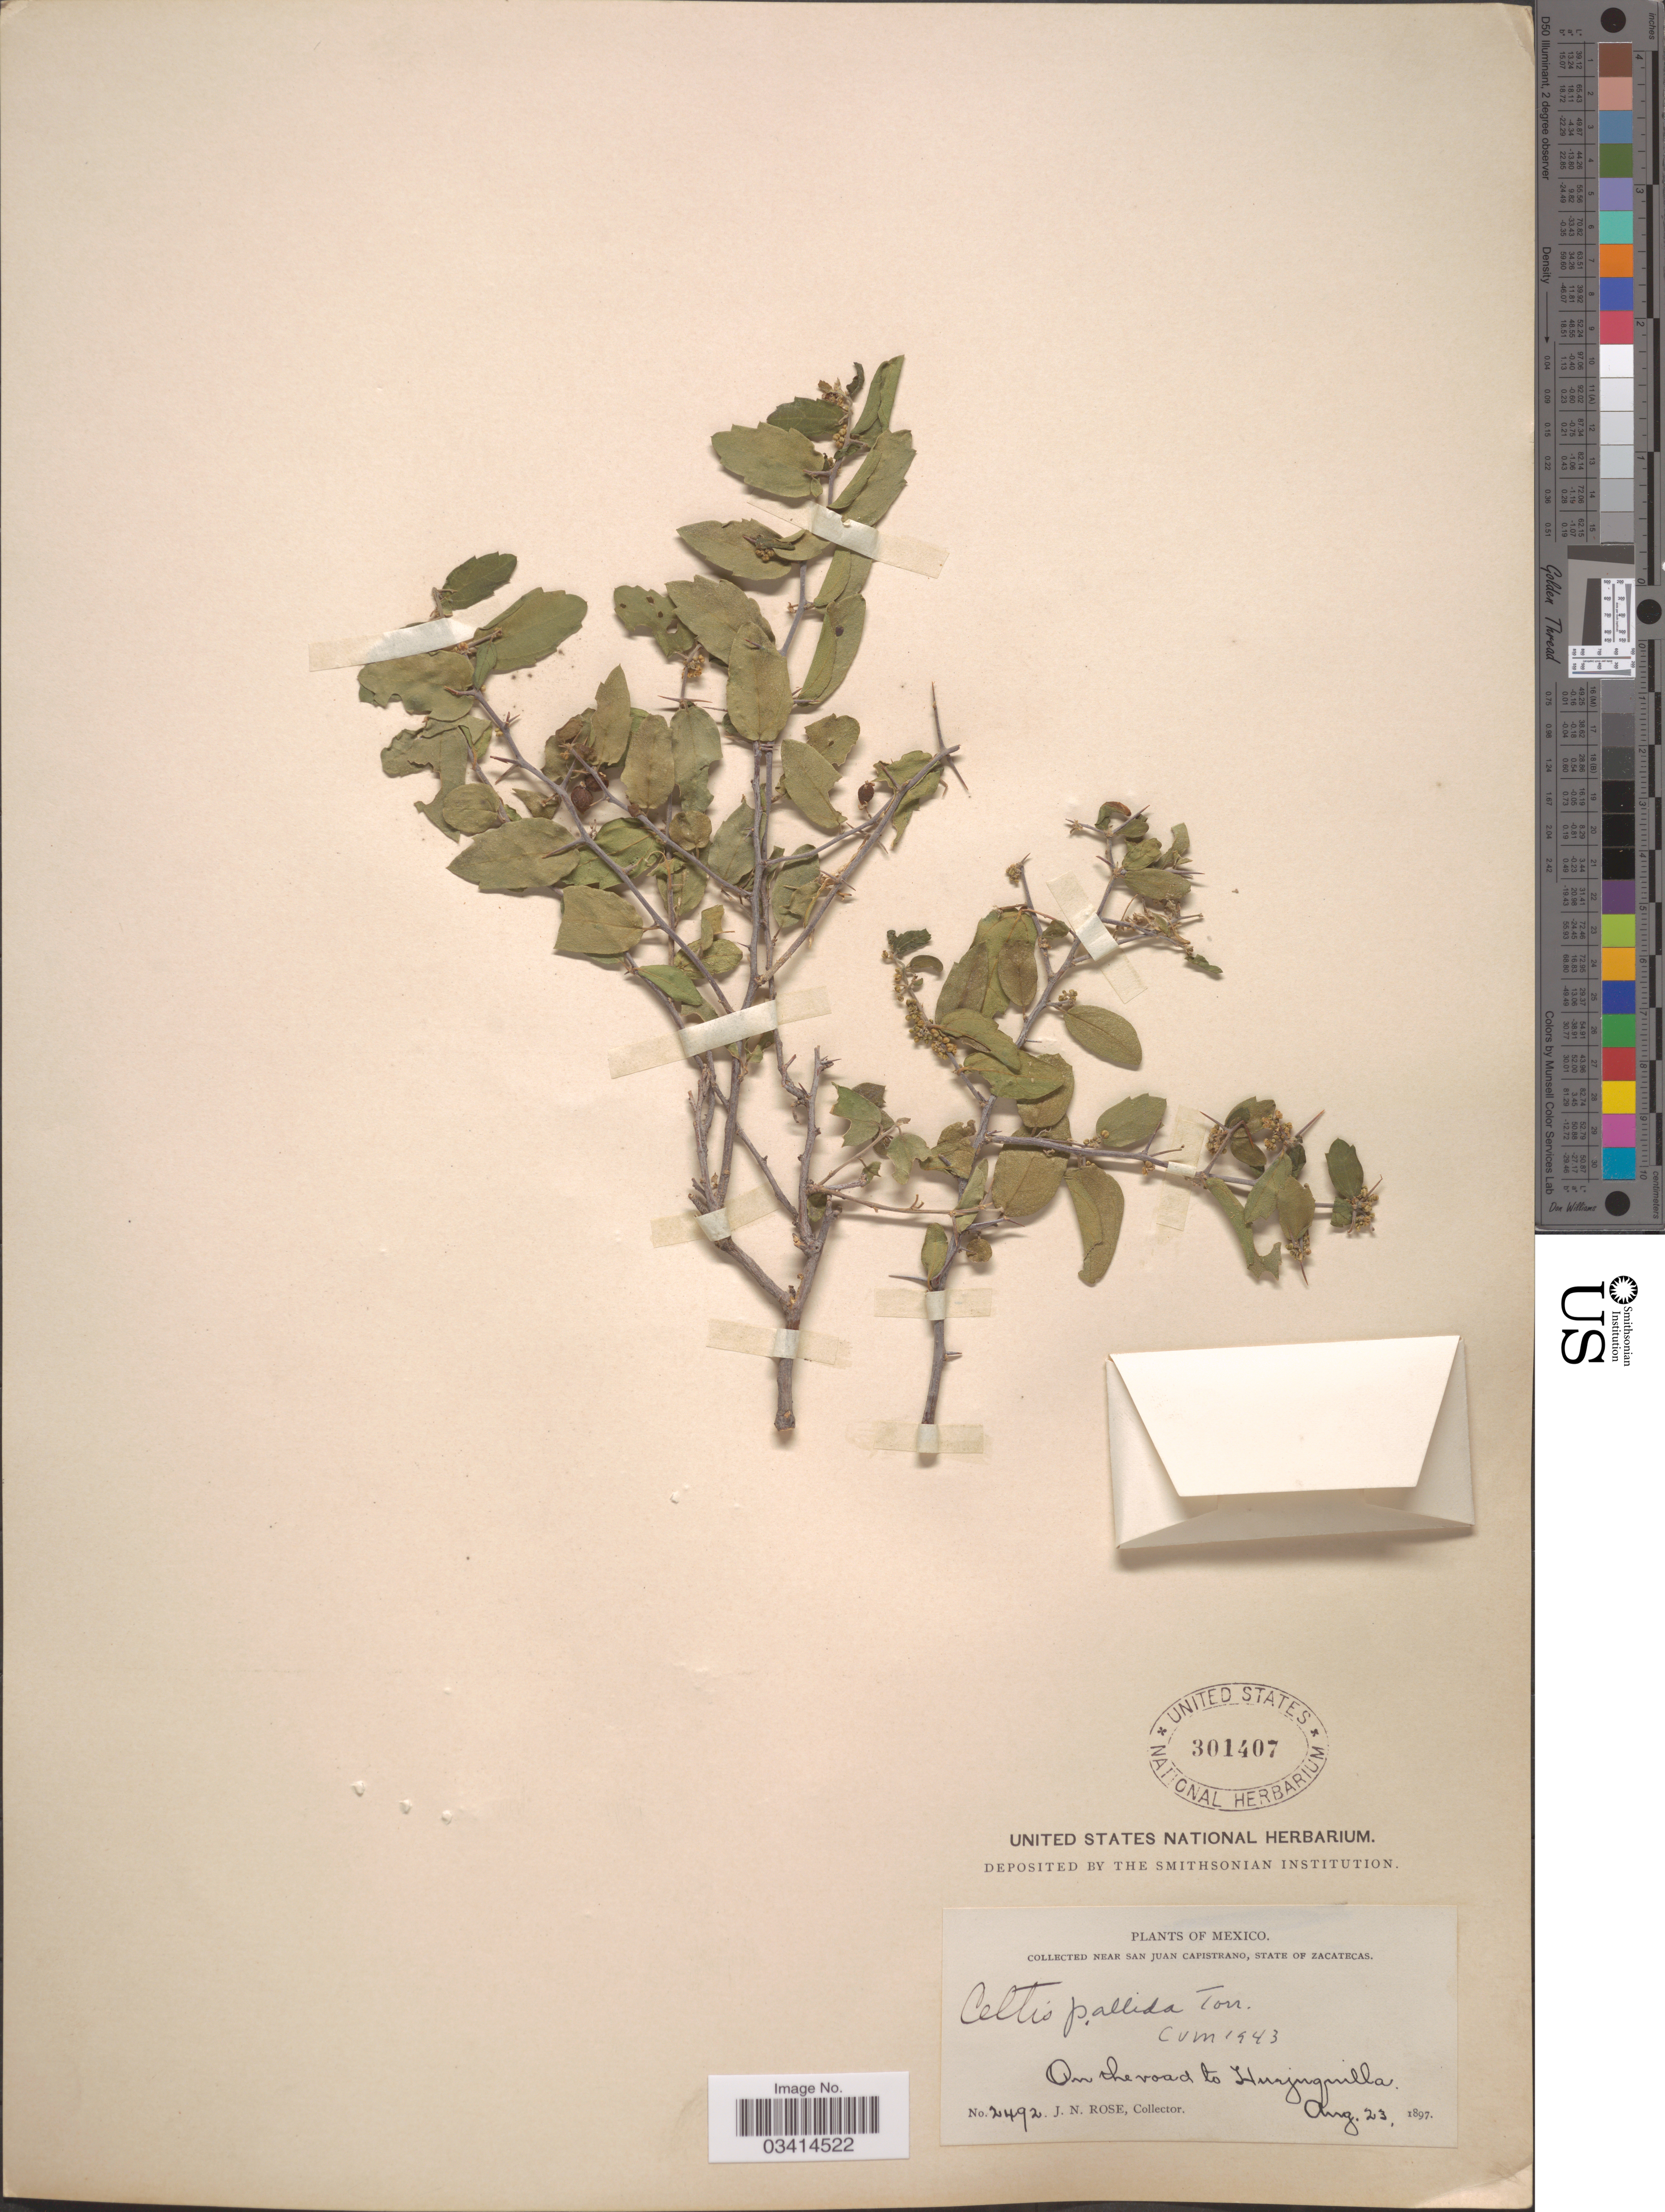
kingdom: Plantae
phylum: Tracheophyta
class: Magnoliopsida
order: Rosales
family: Cannabaceae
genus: Celtis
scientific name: Celtis pallida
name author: Torr. in Emory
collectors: J. N. Rose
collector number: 2492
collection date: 1897-08-23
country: Mexico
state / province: Zacatecas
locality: Near San Juan Capistrano. On the road to Huejuquilla.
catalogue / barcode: US 301407